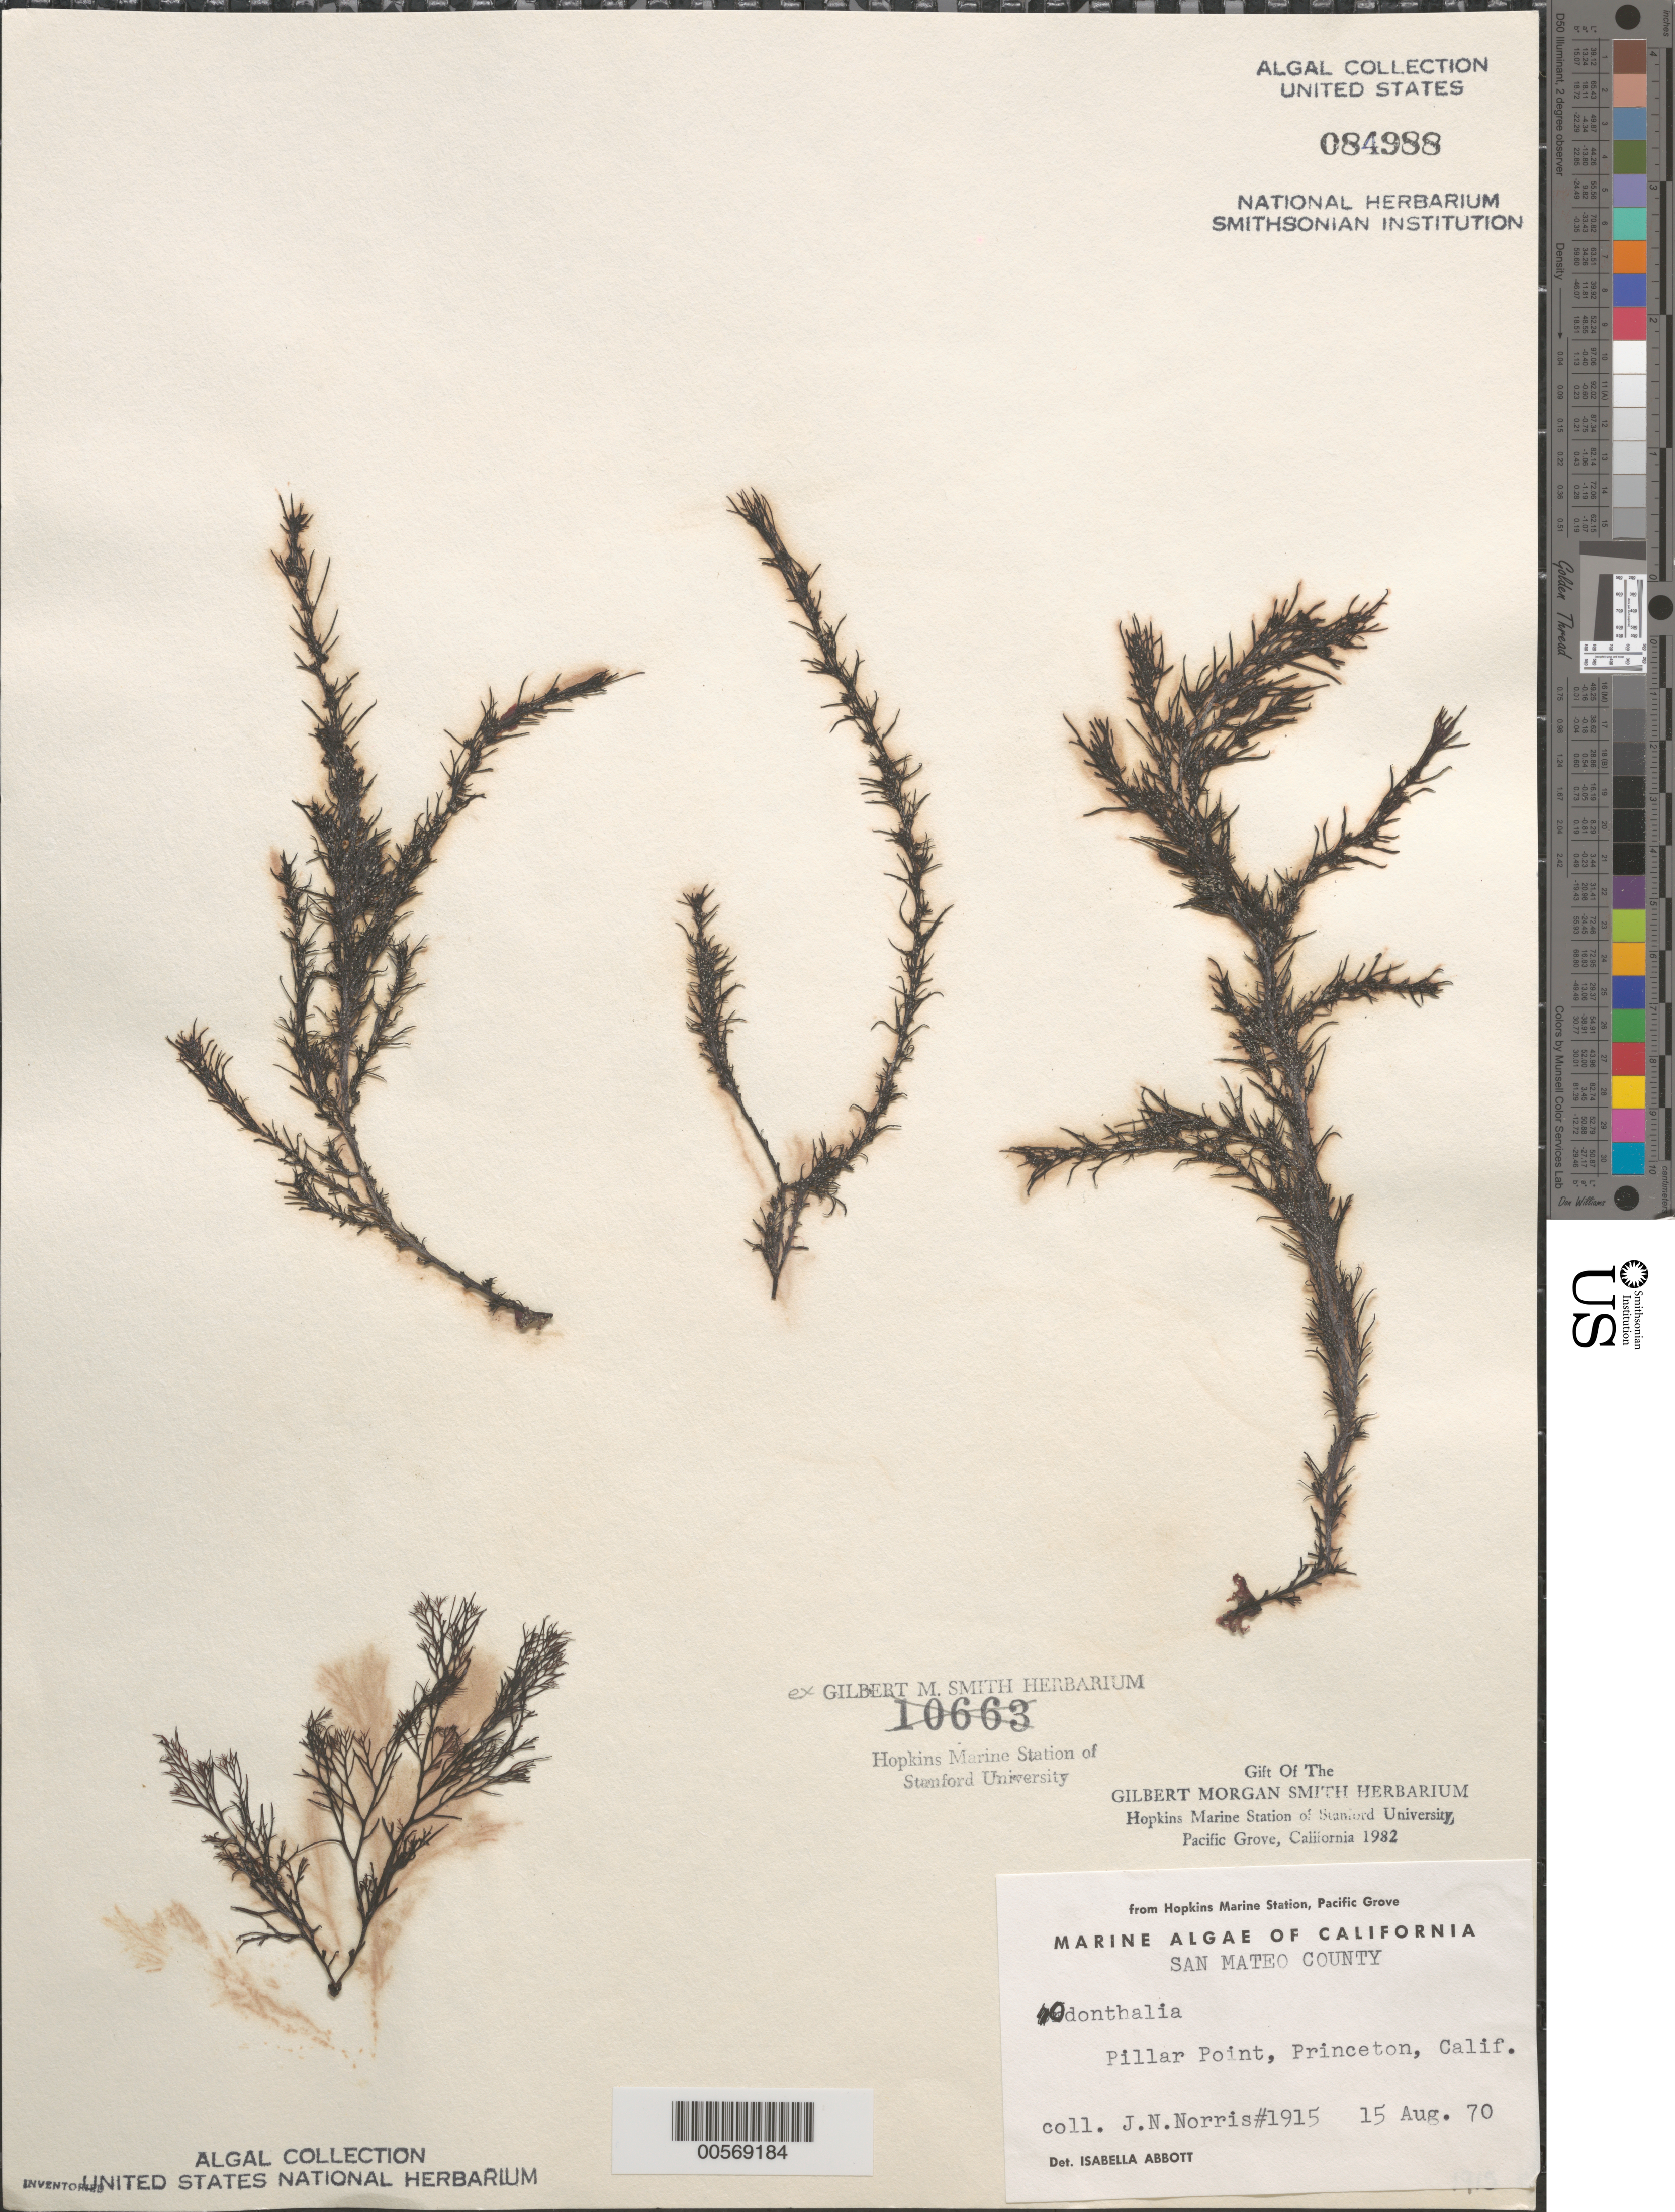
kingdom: Plantae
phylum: Rhodophyta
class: Florideophyceae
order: Ceramiales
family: Rhodomelaceae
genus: Odonthalia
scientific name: Odonthalia sp.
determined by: Abbott, Isabella A.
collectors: J. N. Norris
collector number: JN-1915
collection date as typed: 15 Aug 1970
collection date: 1970-08-15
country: United States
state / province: California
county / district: San Mateo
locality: Pillar Point, Princeton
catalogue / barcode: US 84988